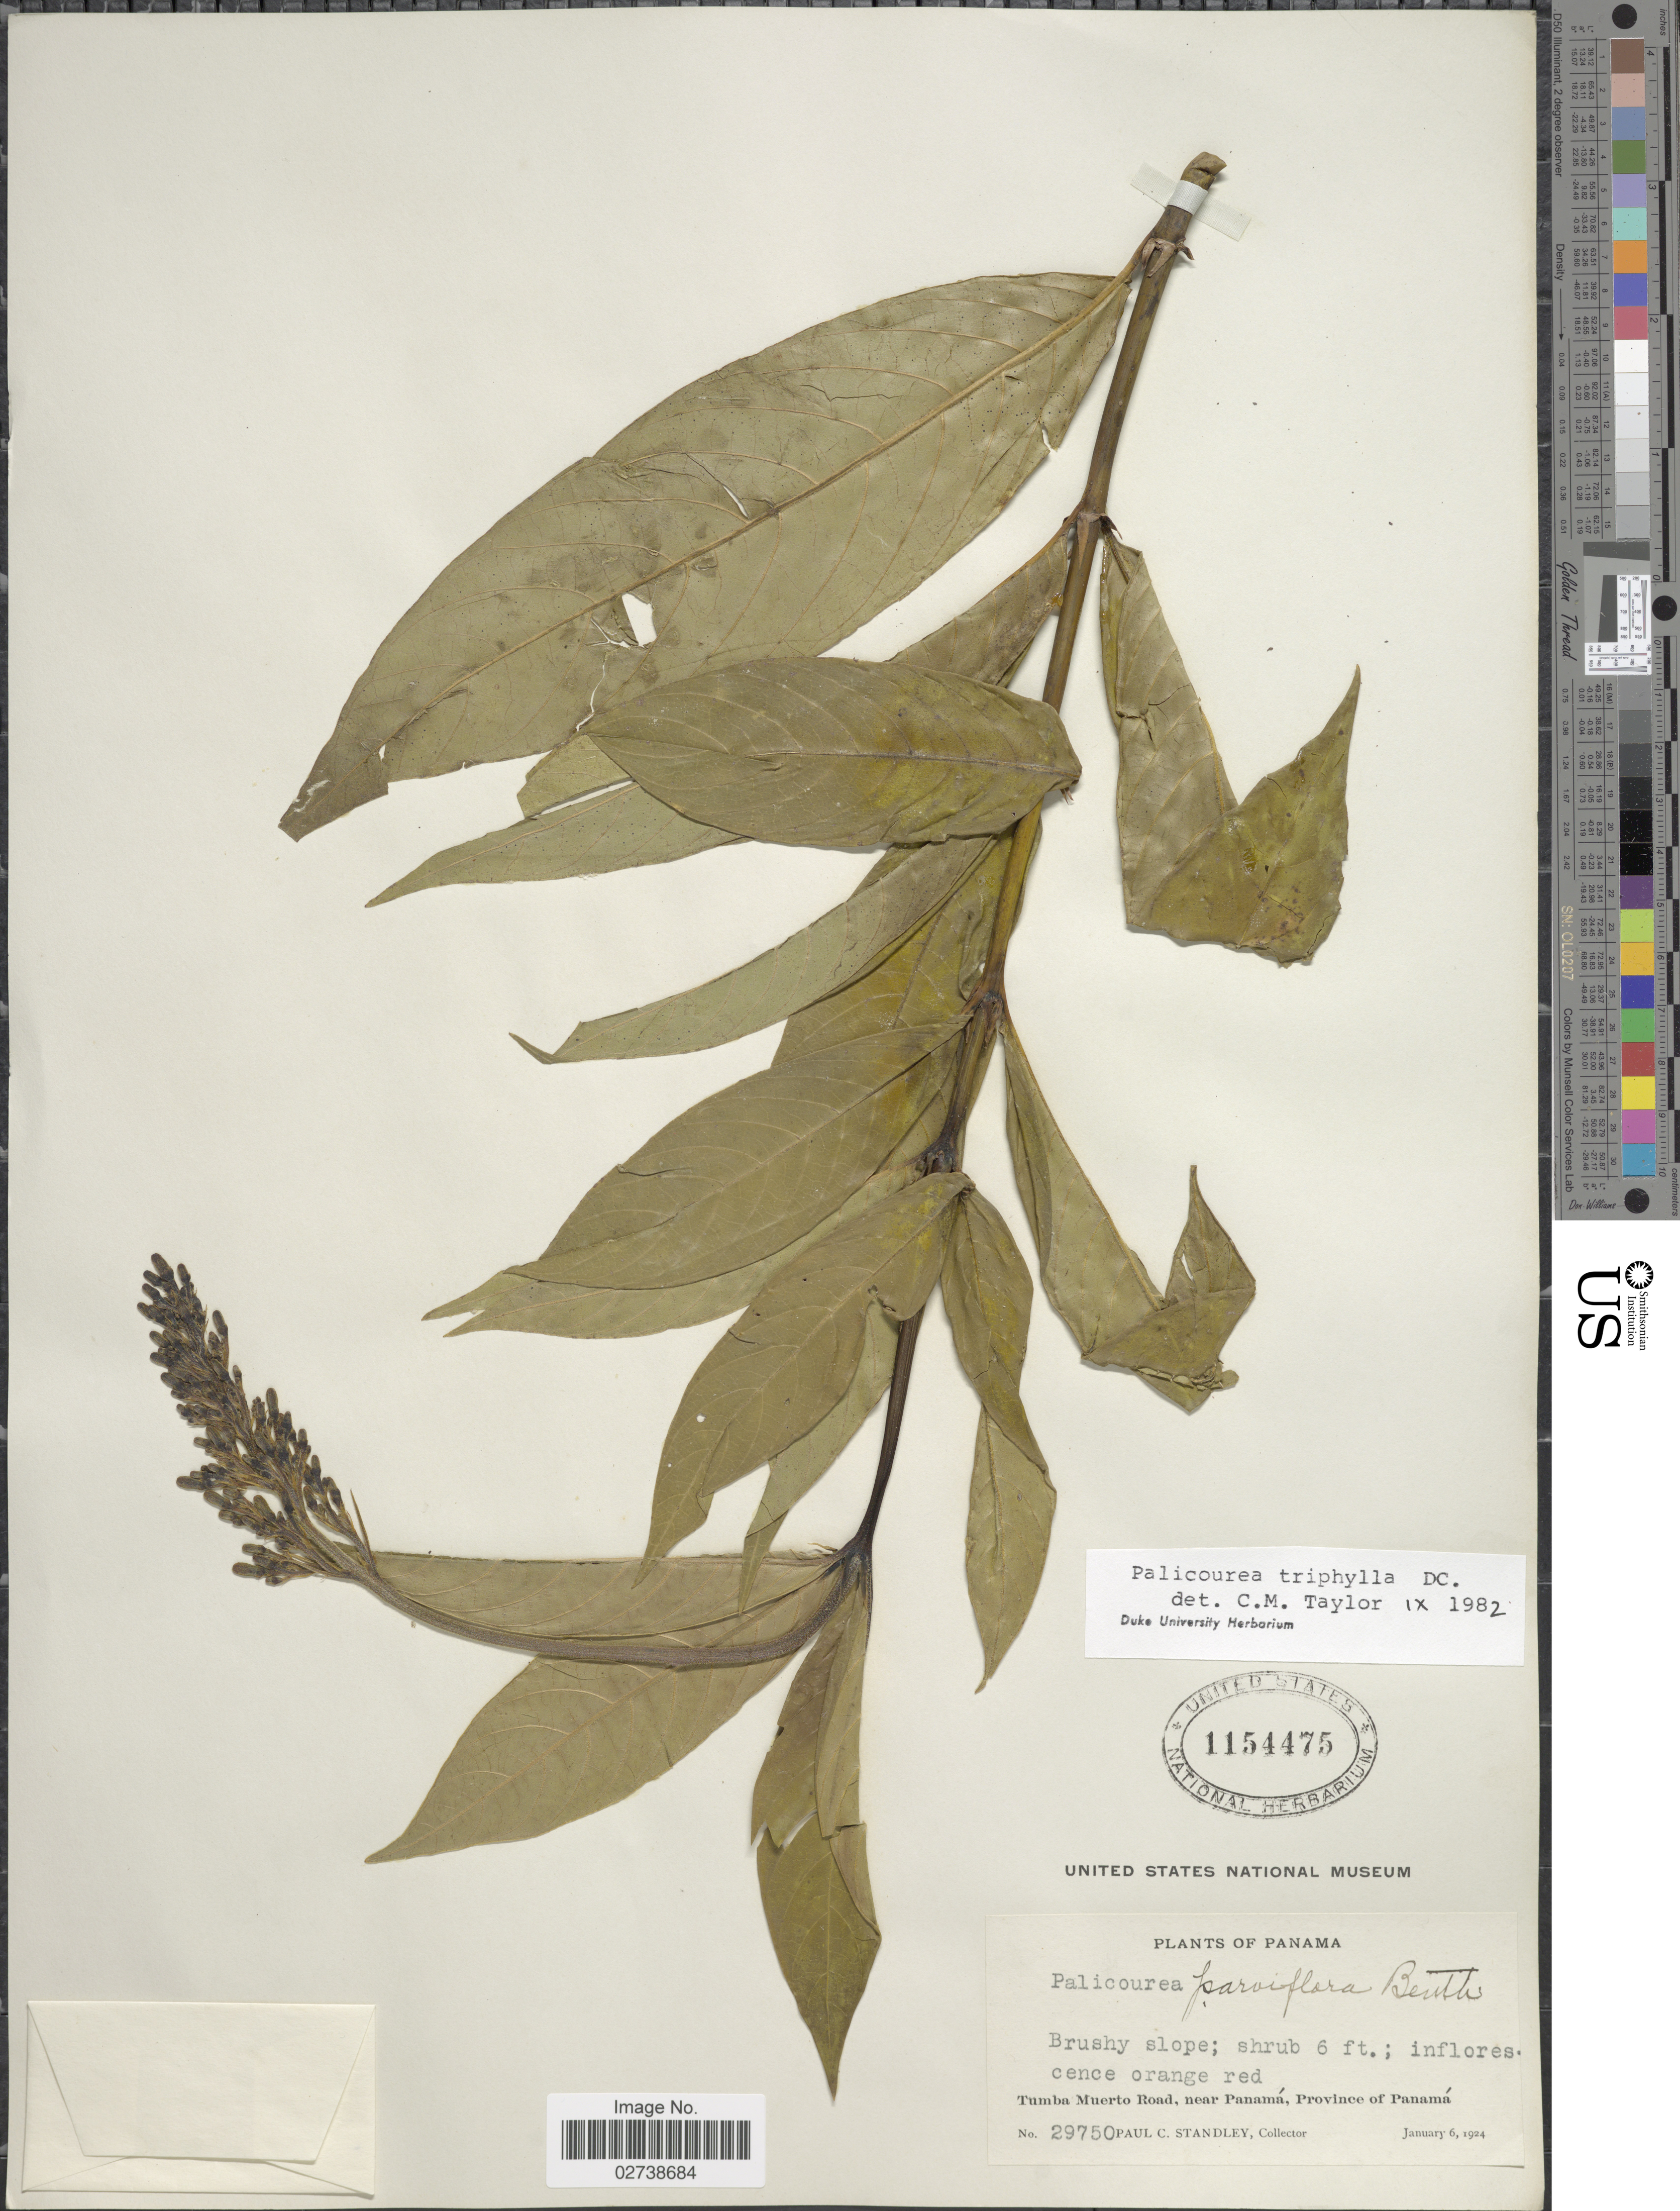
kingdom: Plantae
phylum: Tracheophyta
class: Magnoliopsida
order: Gentianales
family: Rubiaceae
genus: Palicourea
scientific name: Palicourea triphylla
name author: DC.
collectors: P. C. Standley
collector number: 29750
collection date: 1924-01-06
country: Panama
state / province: Panamá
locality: Brushy slope; Tumba Muerto Road, near Panamá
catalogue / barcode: US 1154475